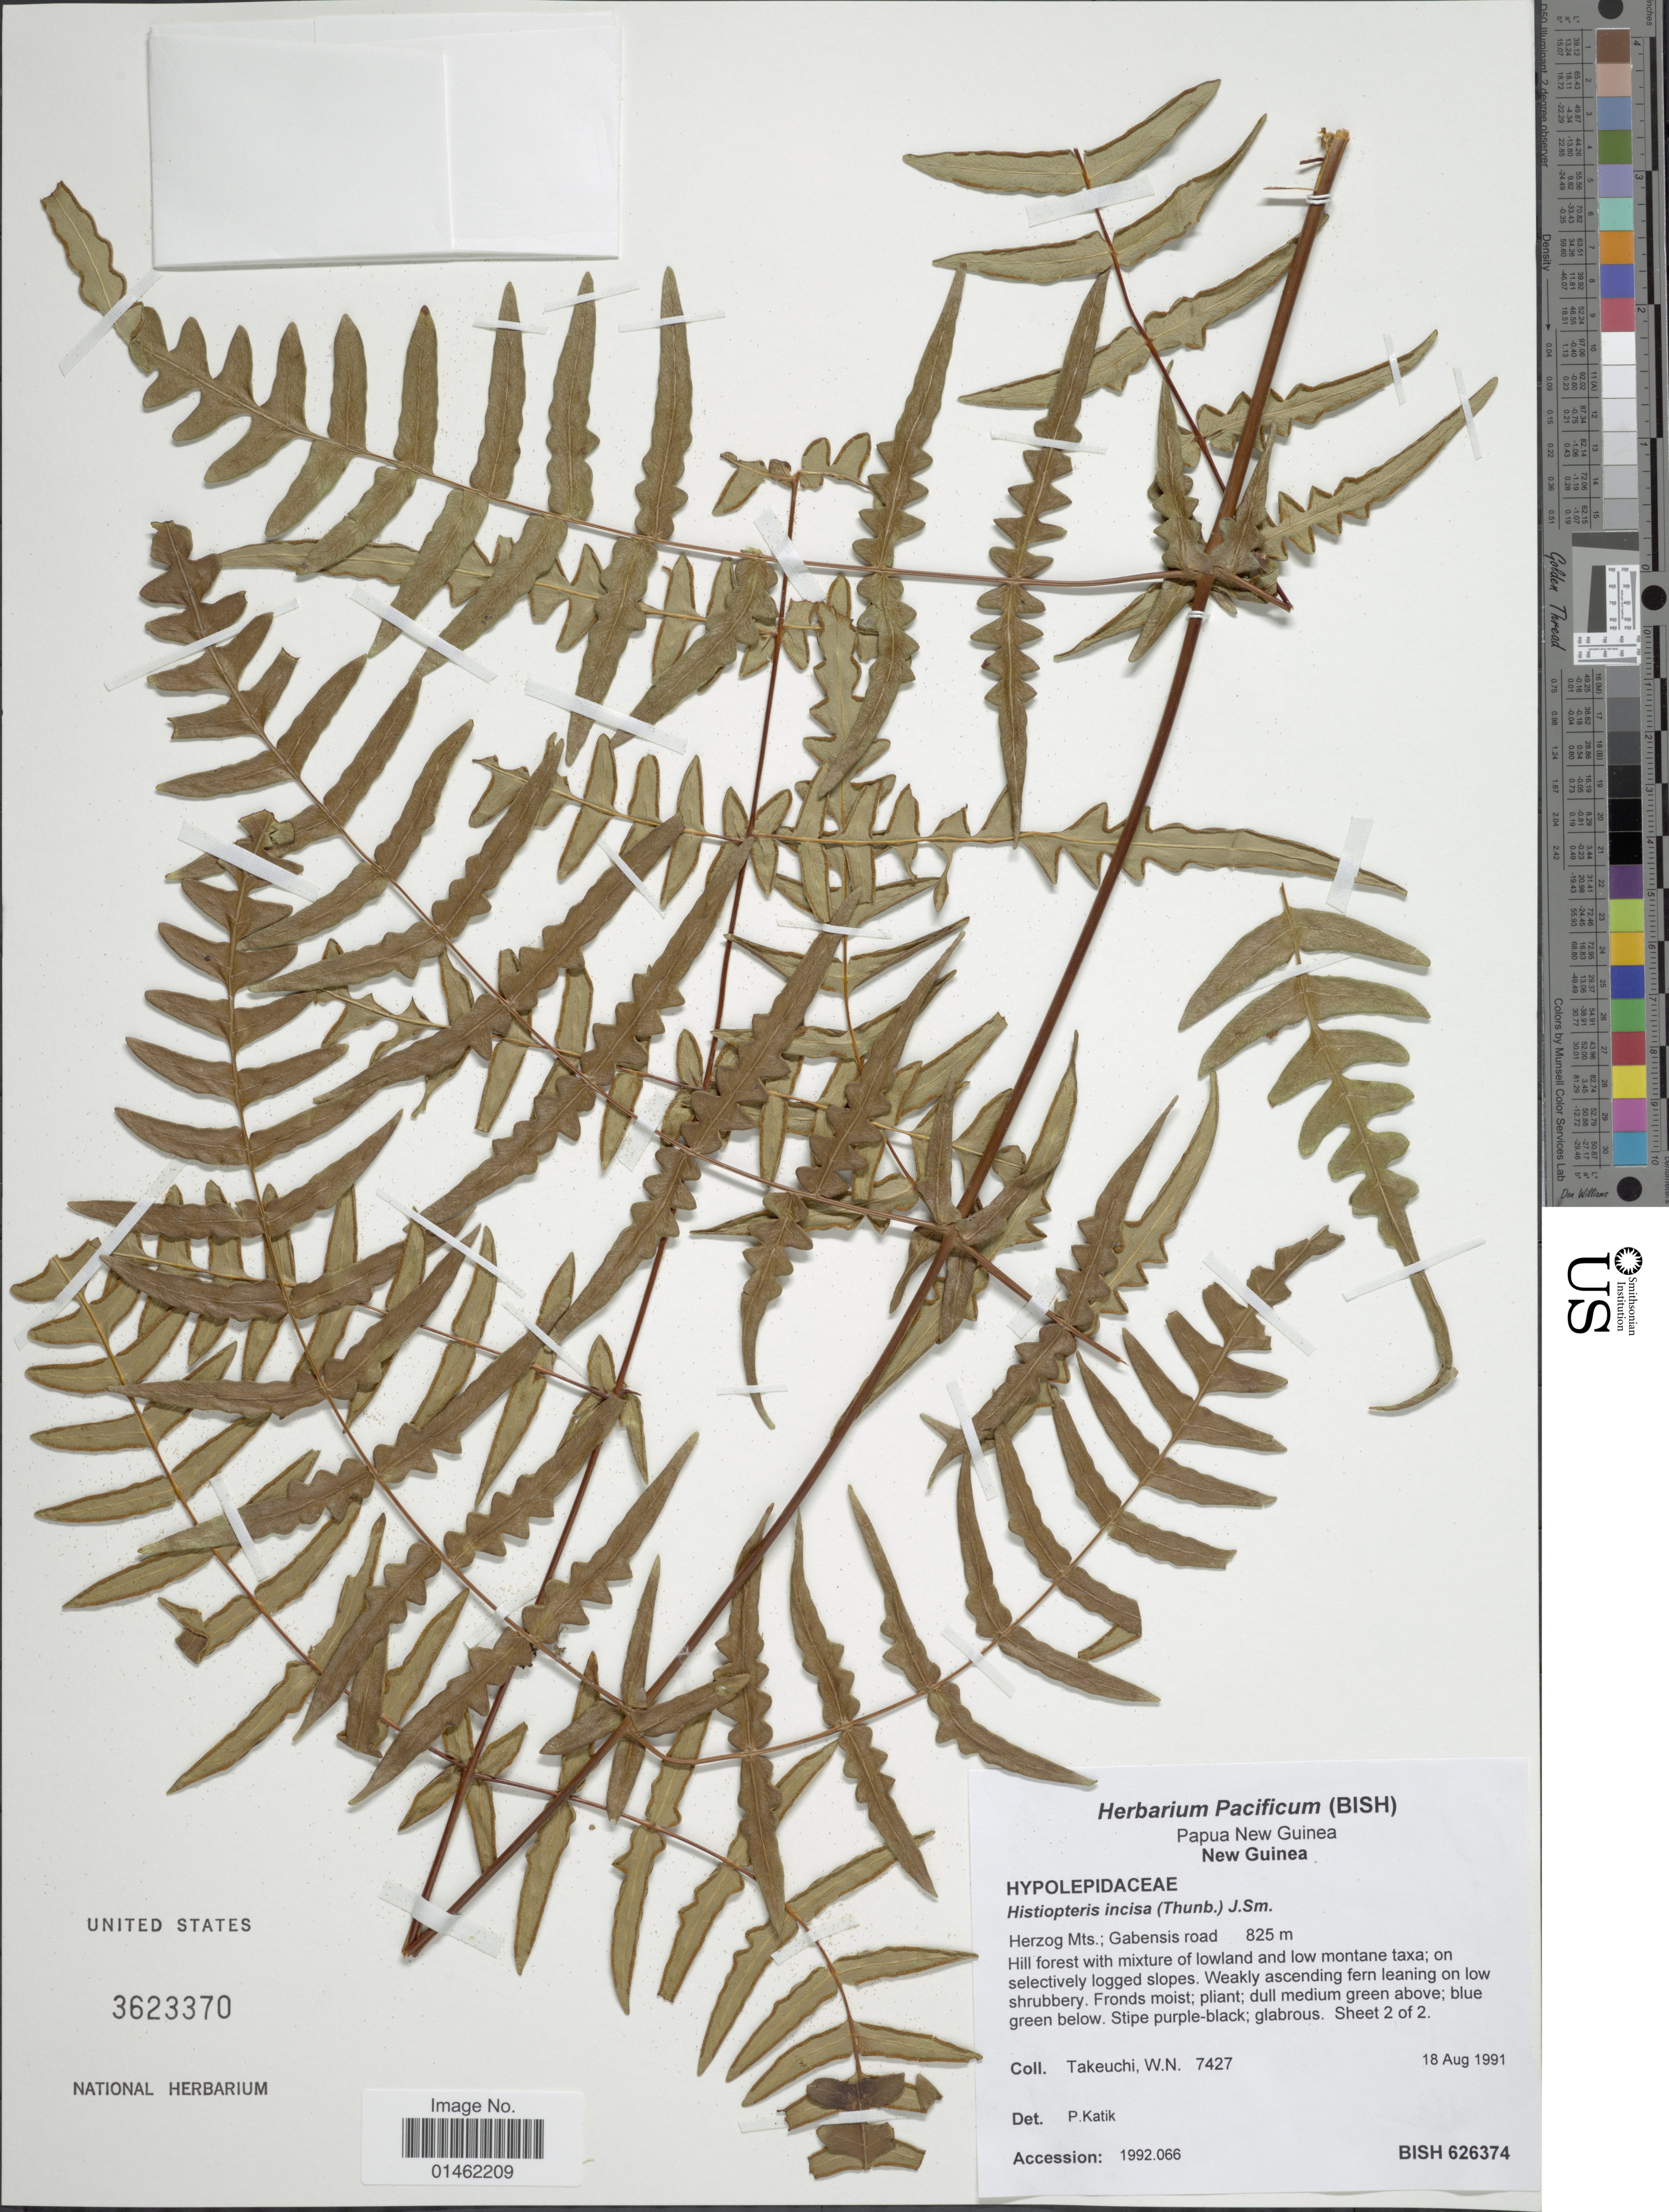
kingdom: Plantae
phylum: Tracheophyta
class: Polypodiopsida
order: Polypodiales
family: Dennstaedtiaceae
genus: Histiopteris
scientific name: Histiopteris incisa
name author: (Thunb.) J. Sm.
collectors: W. N. Takeuchi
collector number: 7427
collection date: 1991-08-18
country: Papua New Guinea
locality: New Guinea, Herzog Mts.; Gabensis road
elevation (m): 825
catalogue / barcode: US 3623370